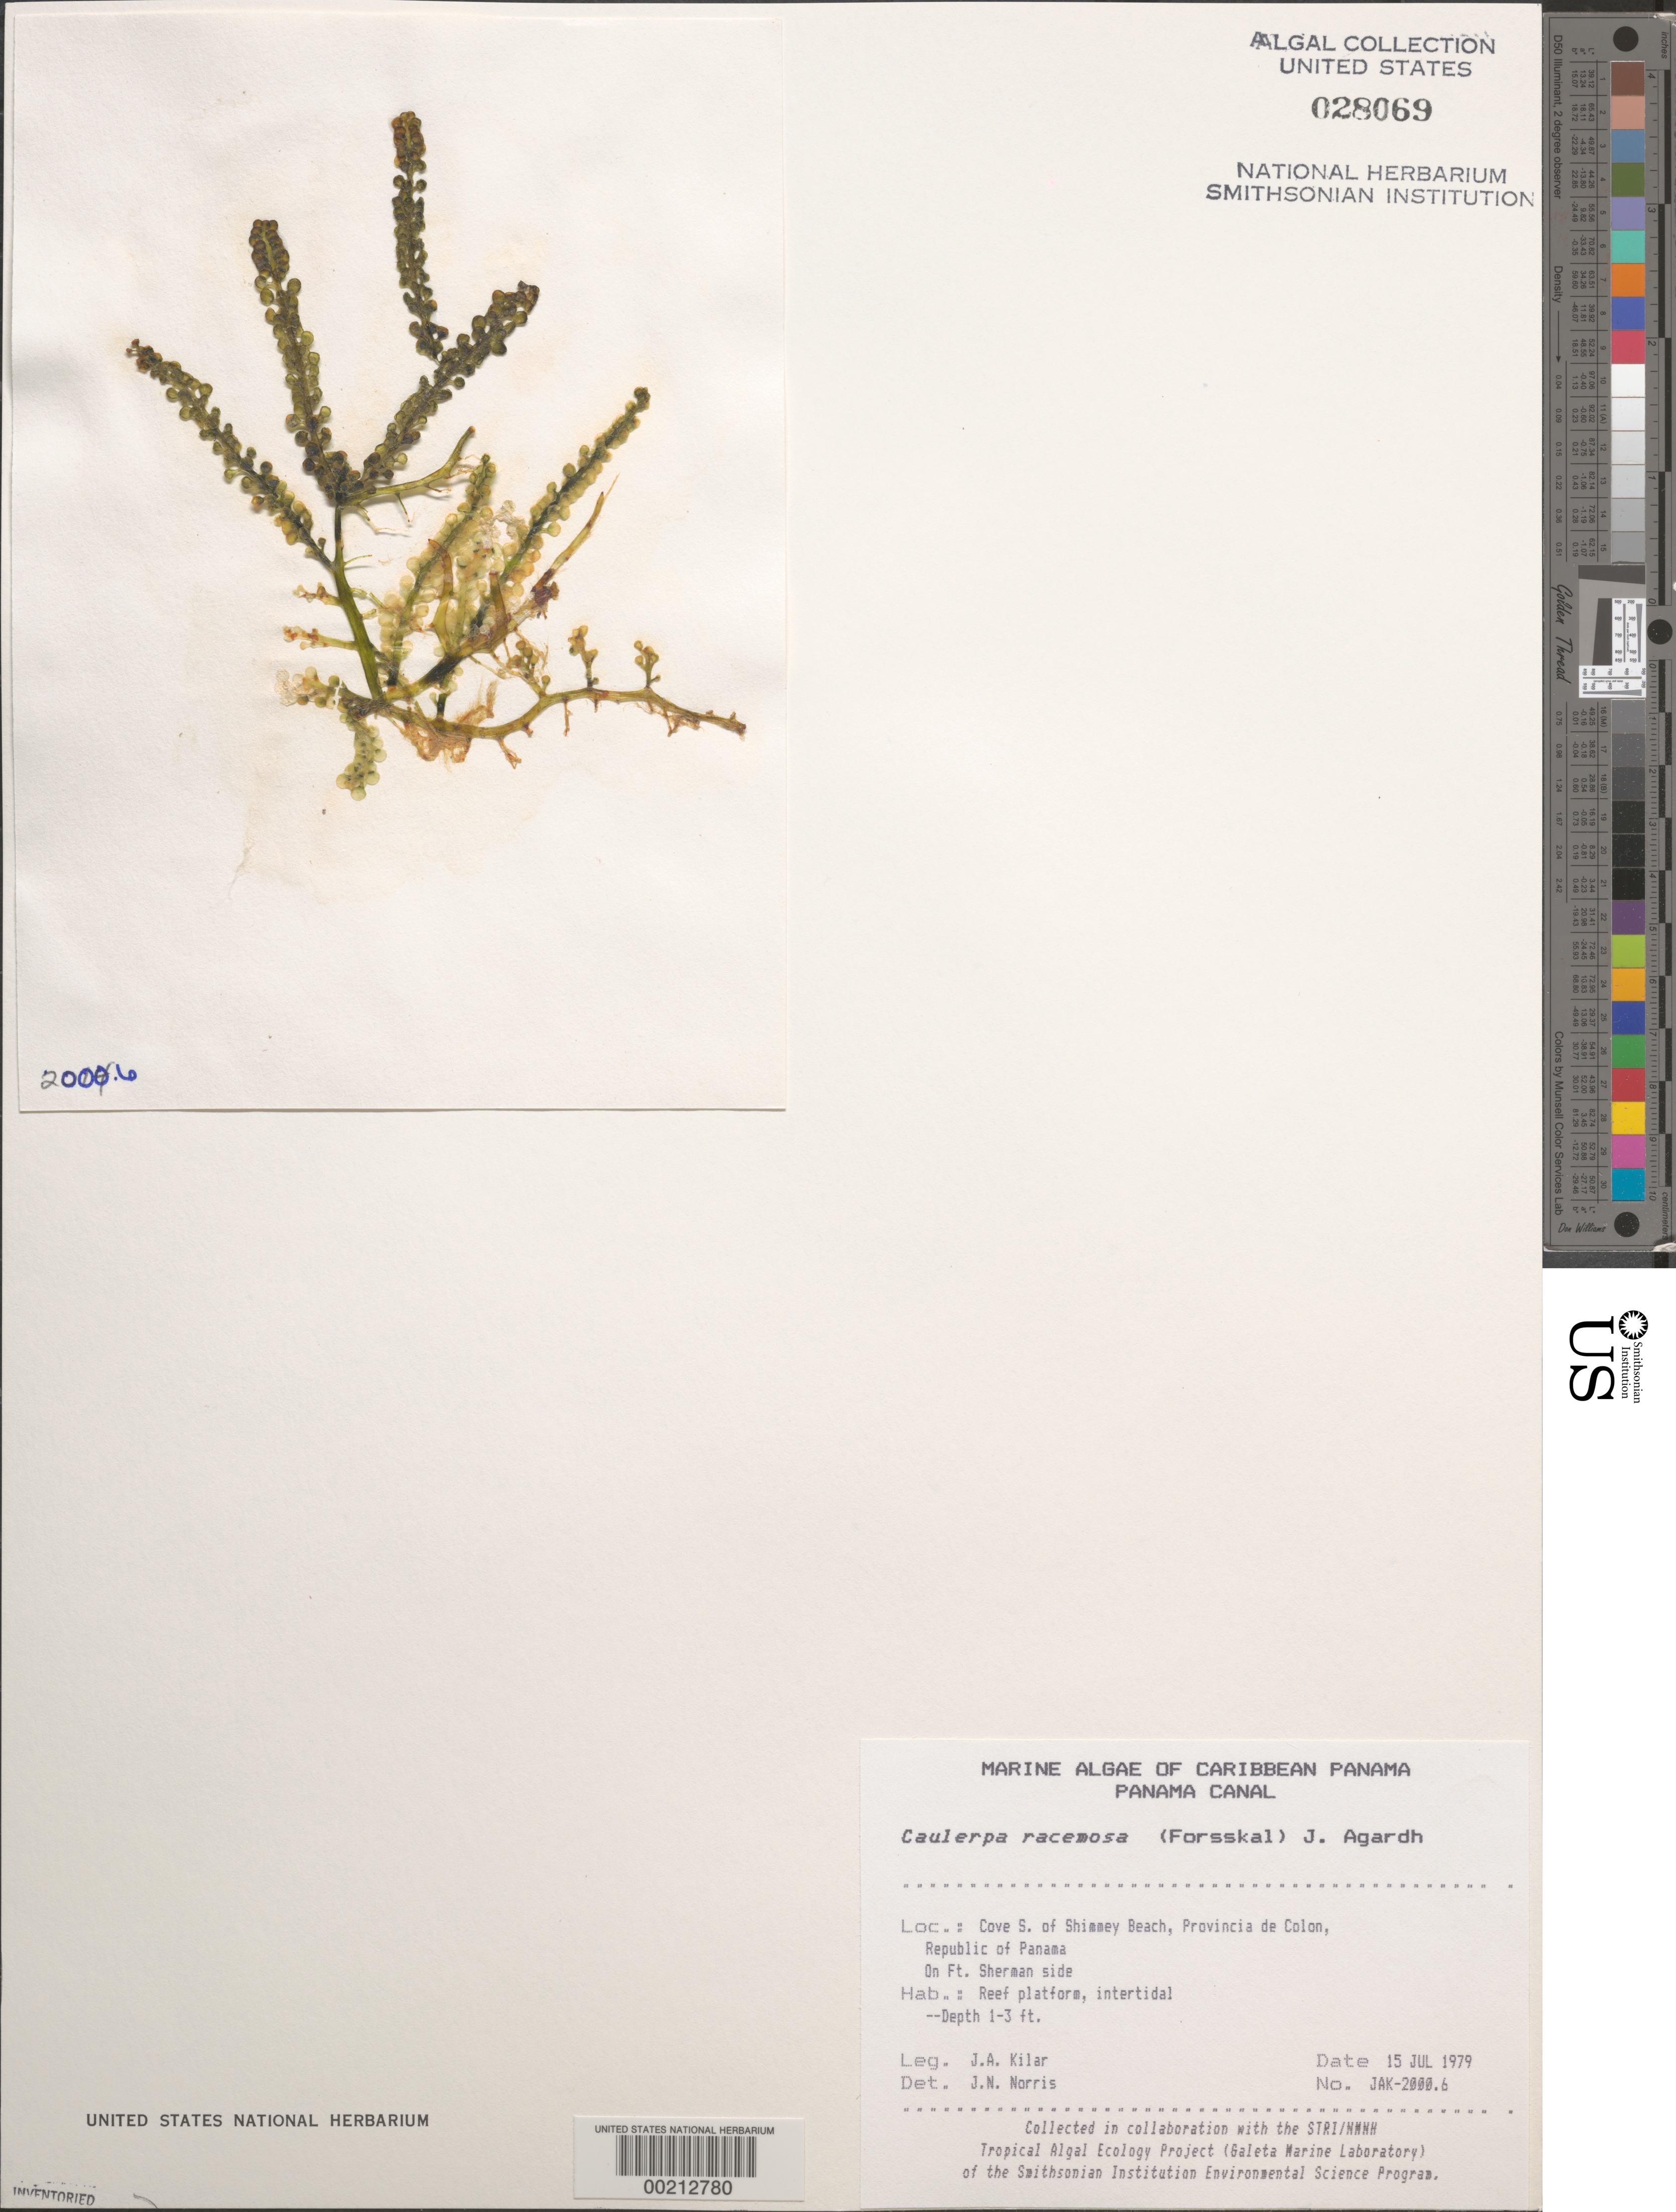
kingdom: Plantae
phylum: Chlorophyta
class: Ulvophyceae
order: Bryopsidales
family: Caulerpaceae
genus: Caulerpa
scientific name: Caulerpa racemosa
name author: (Forssk.) J. Agardh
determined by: Norris, James N.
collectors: J. A. Kilar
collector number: JAK-2000.6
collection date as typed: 15 Jul 1979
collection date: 1979-07-15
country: Panama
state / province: Colón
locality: Fort Sherman side of cove, south of Shimmey Beach, Canal Zone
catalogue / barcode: US 28069